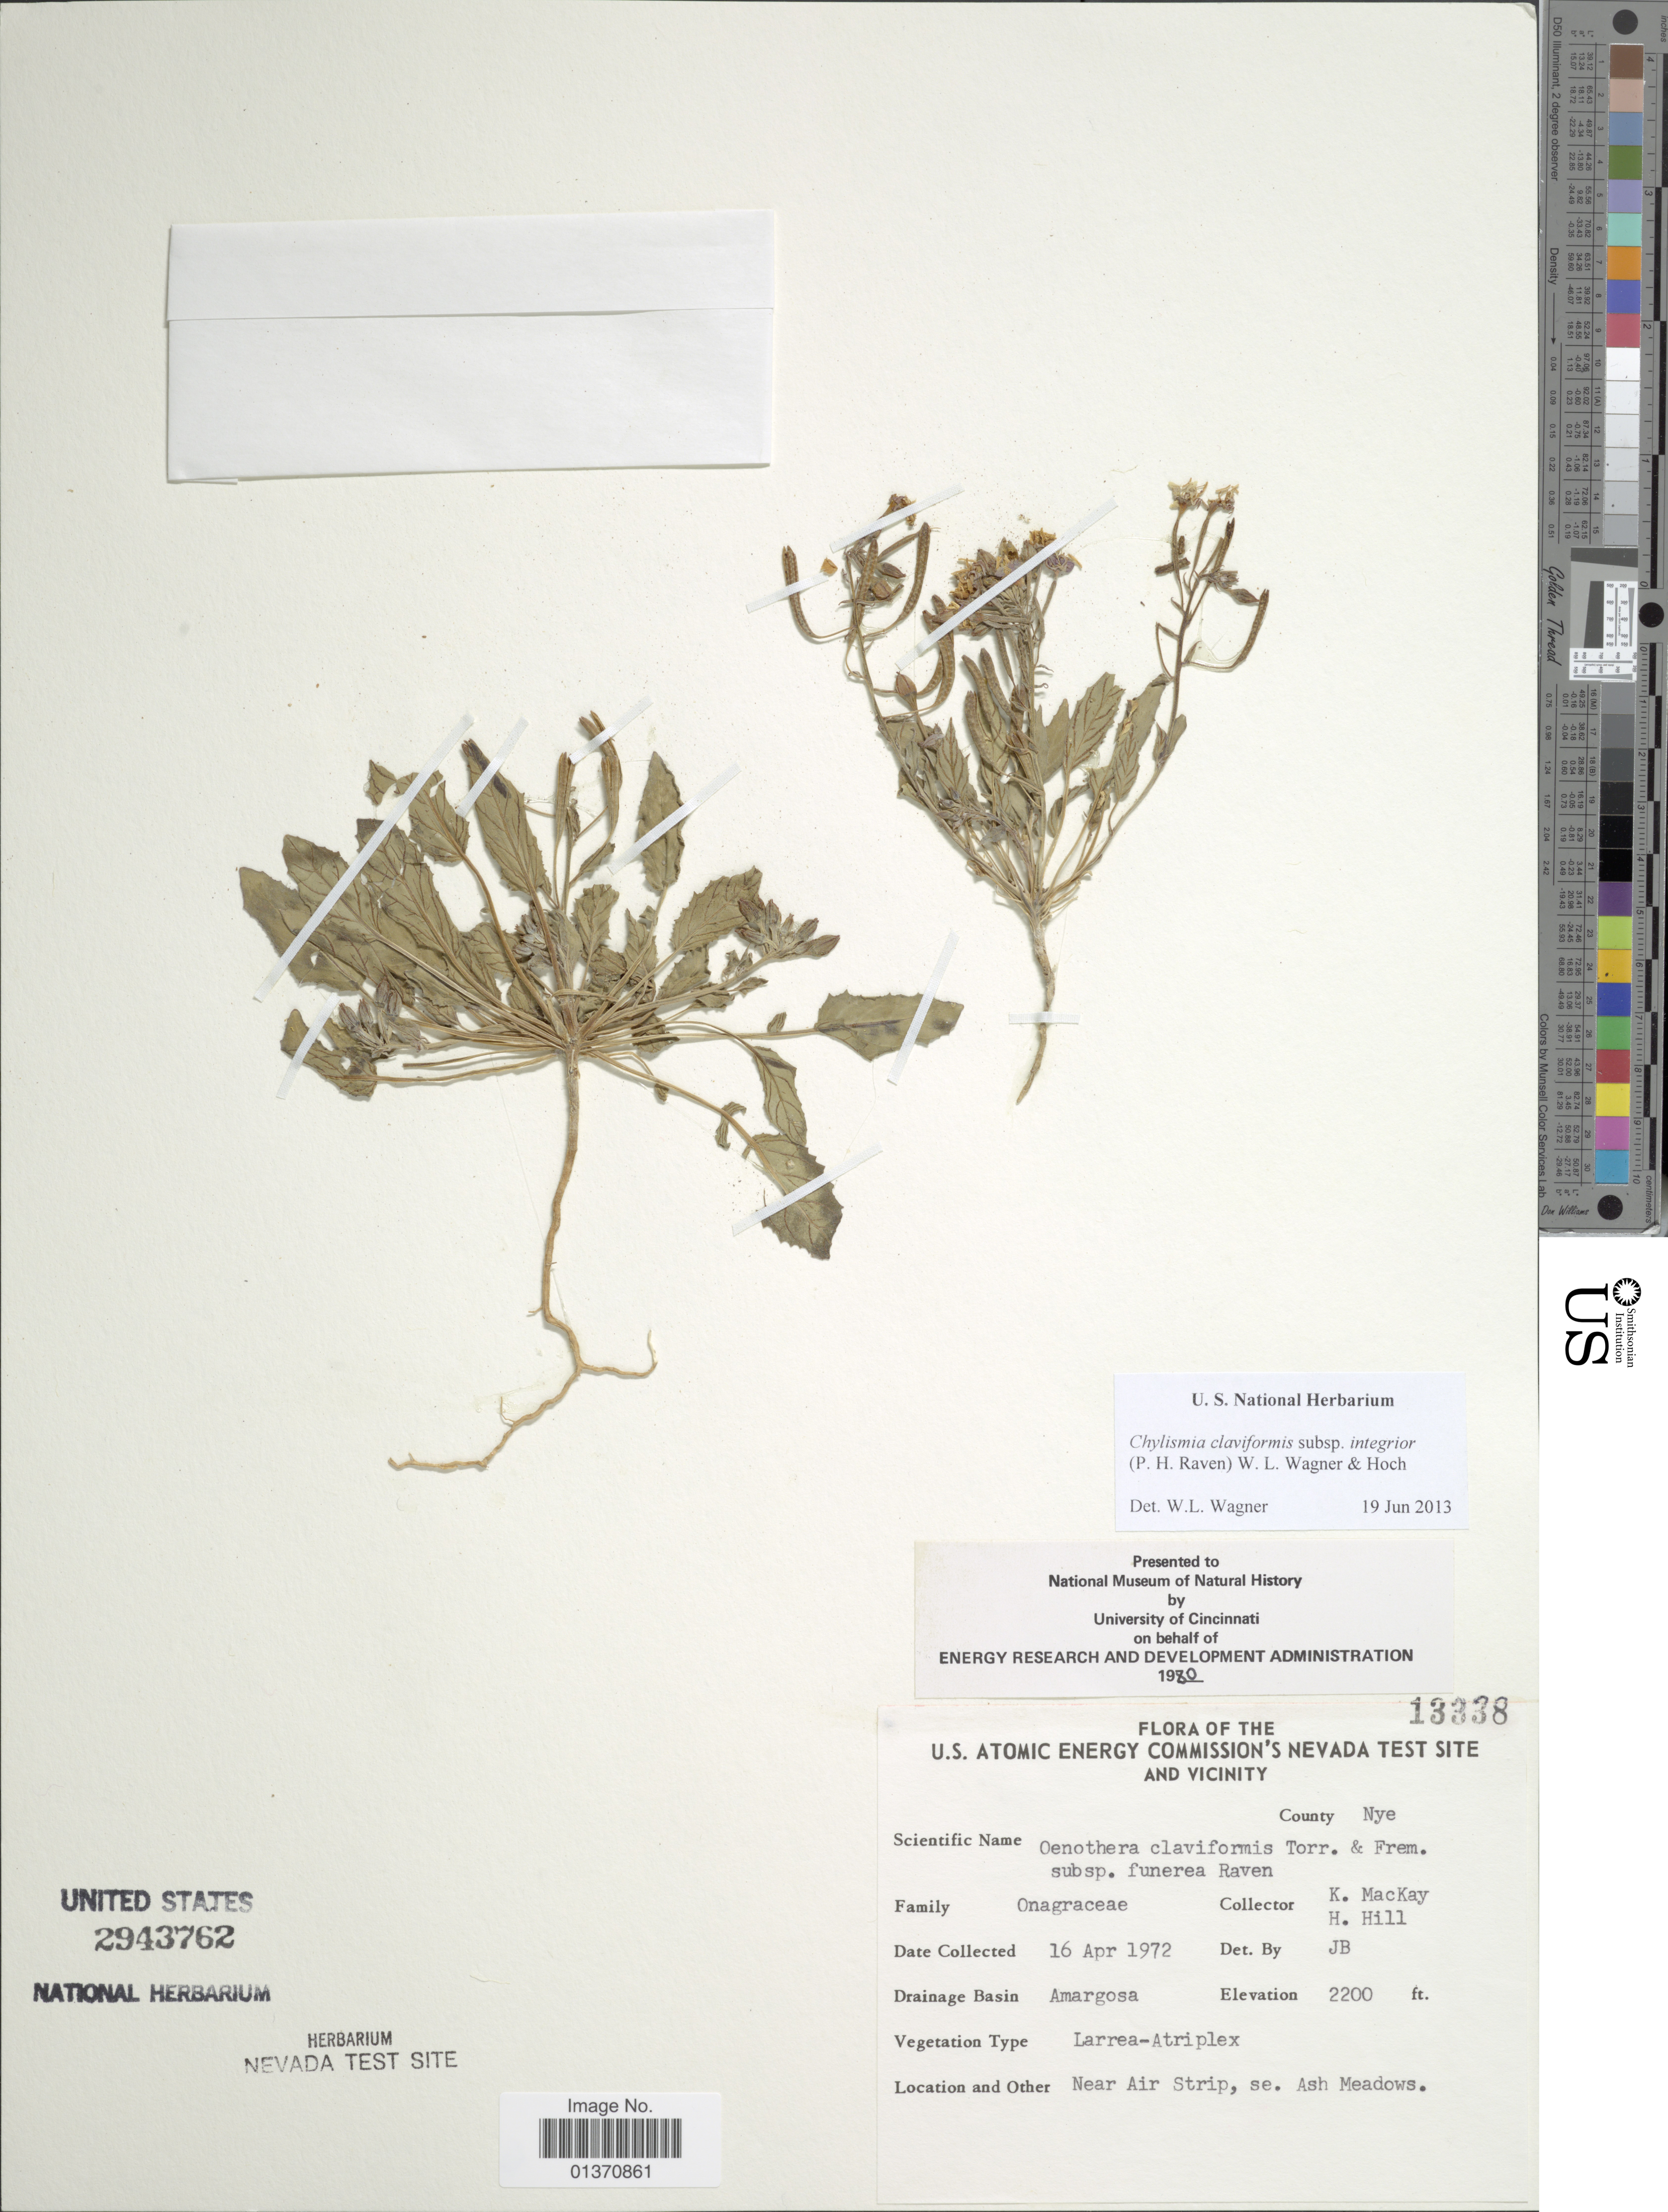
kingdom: Plantae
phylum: Tracheophyta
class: Magnoliopsida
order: Myrtales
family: Onagraceae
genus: Chylismia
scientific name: Chylismia claviformis subsp. integrior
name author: (P.H. Raven) W.L. Wagner & Hoch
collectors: J. C. Beatley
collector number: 13338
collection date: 1972-04-16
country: United States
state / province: Nevada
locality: U. S. Atomic Energy Commission's Nevada Test Site and Vicinity, Amargosa, Near Air Strip, se. Ash Meadows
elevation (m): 671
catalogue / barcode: US 2943762